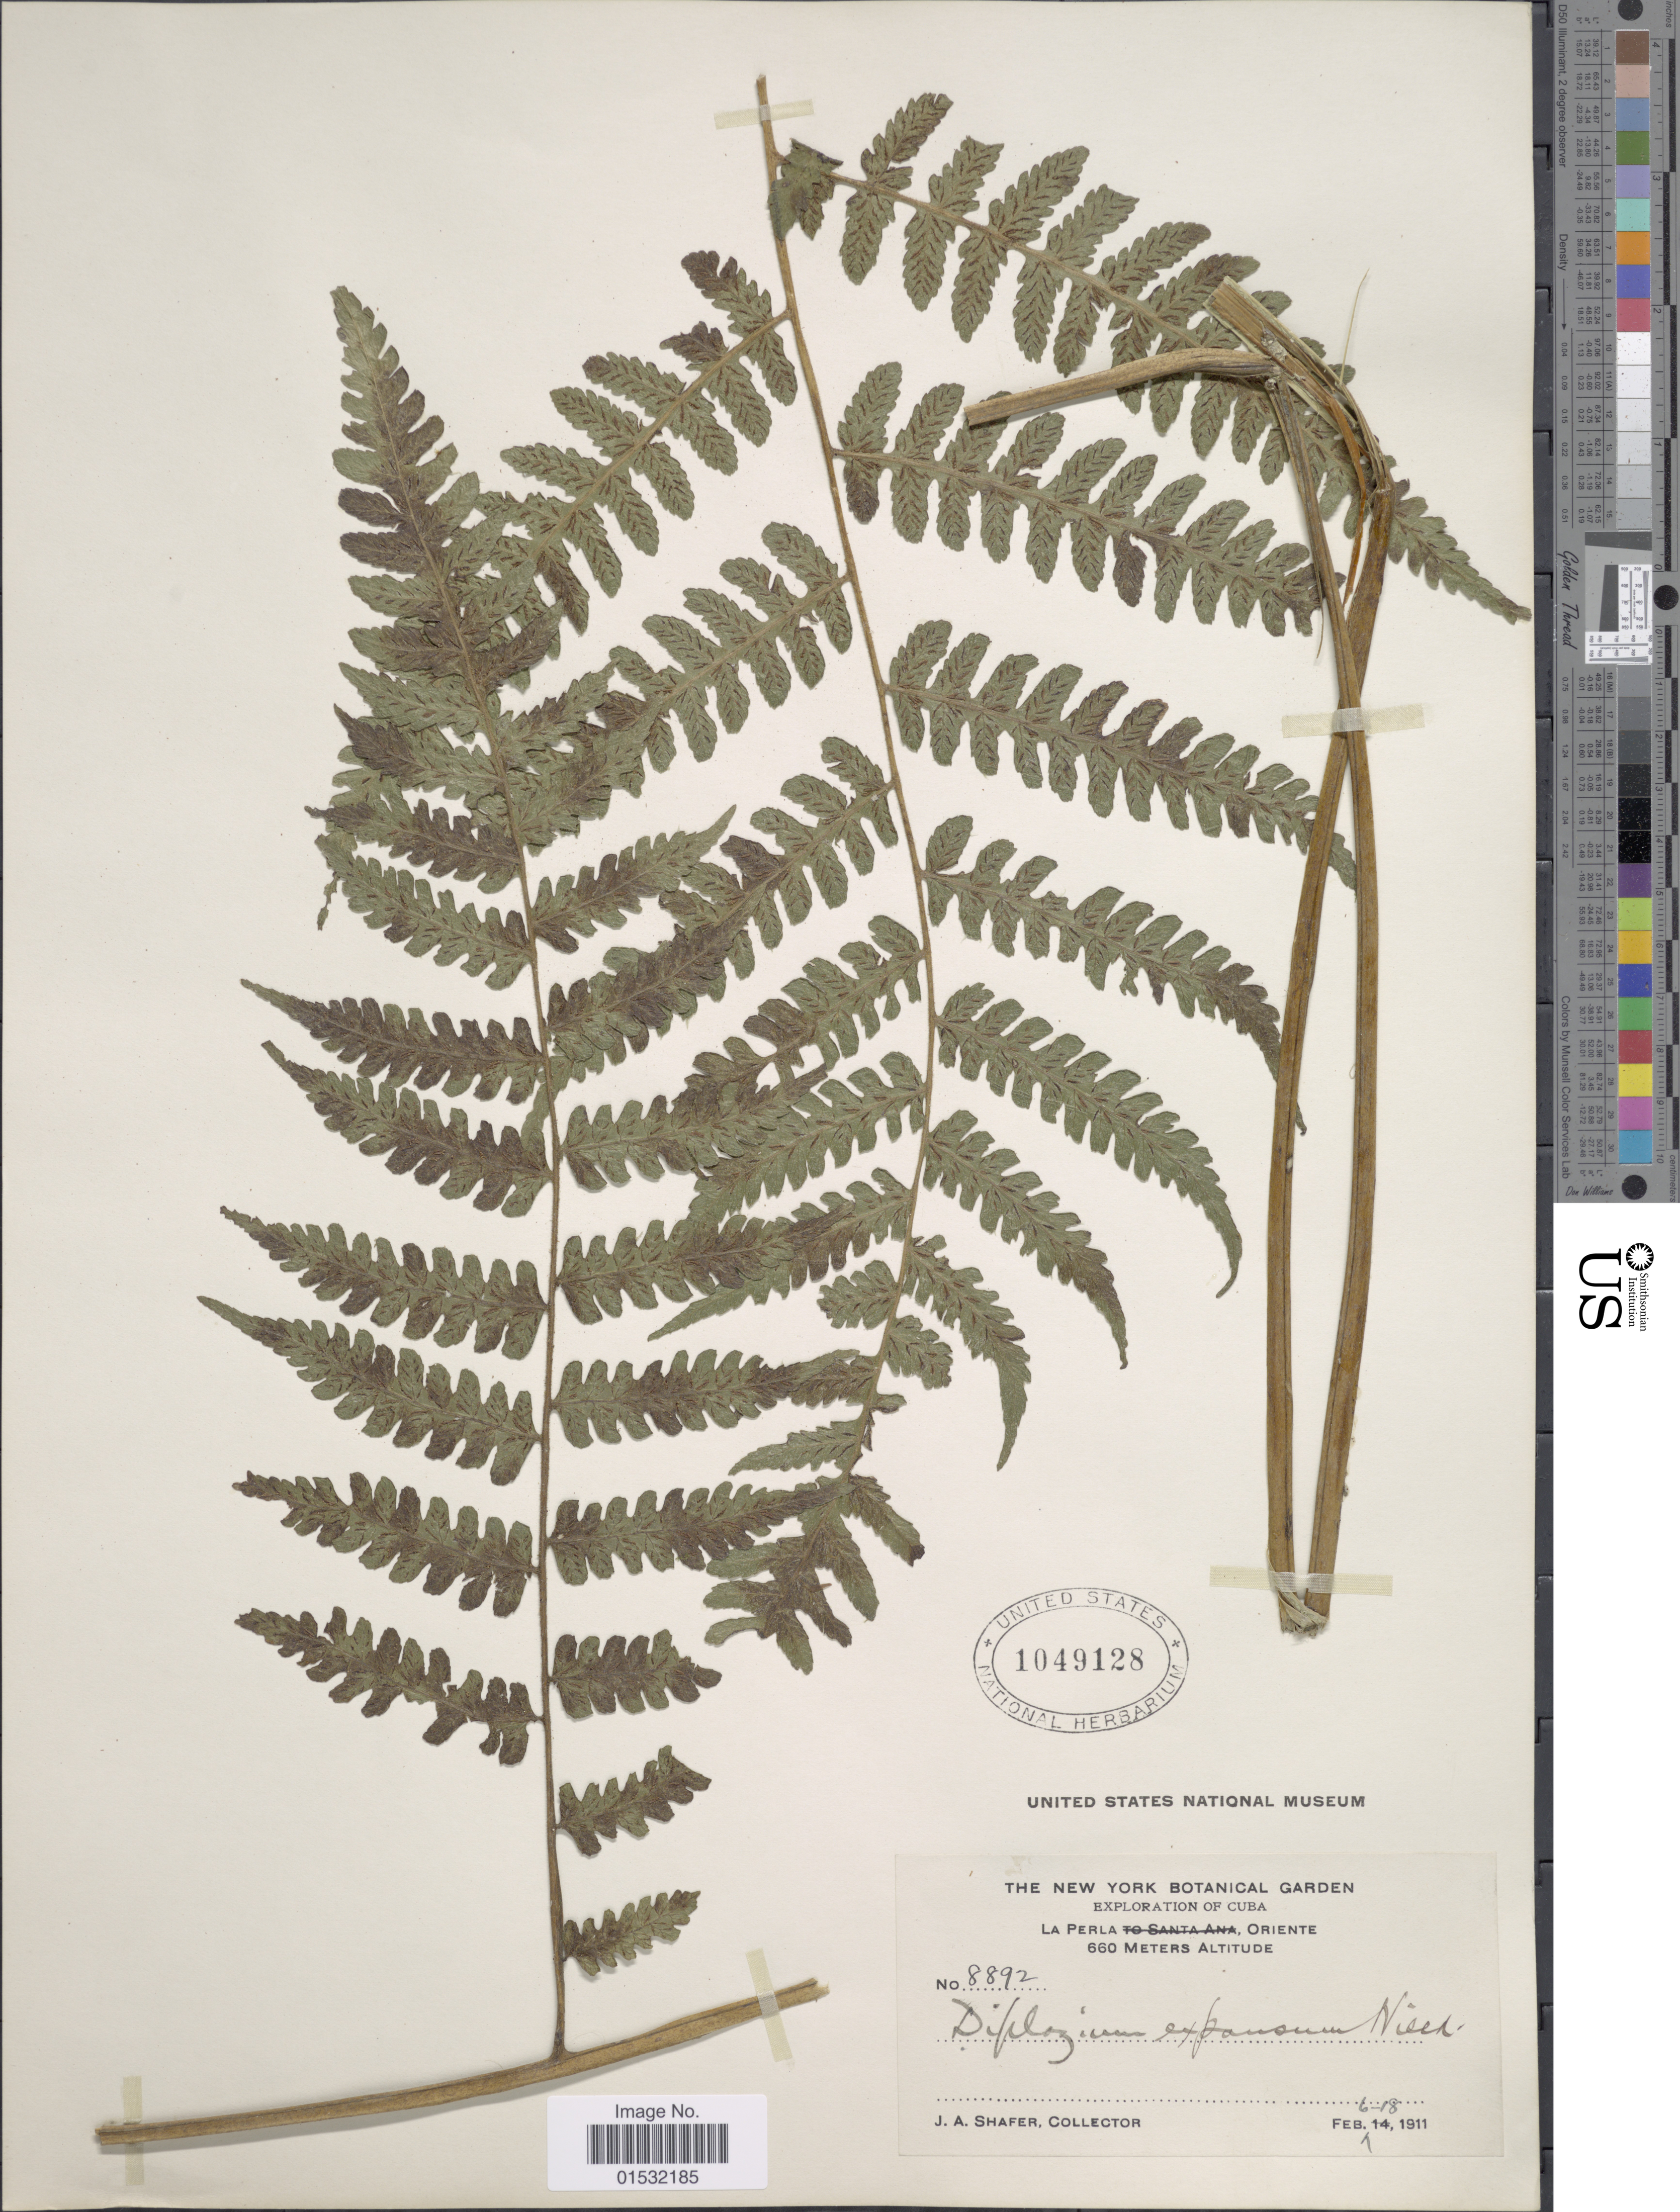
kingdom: Plantae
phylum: Tracheophyta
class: Polypodiopsida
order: Polypodiales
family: Athyriaceae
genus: Diplazium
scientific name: Diplazium expansum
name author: Willd.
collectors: J. A. Shafer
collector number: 8892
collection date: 1911-02-06/1911-02-18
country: Cuba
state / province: Oriente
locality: La Perla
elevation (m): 660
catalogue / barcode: US 1049128